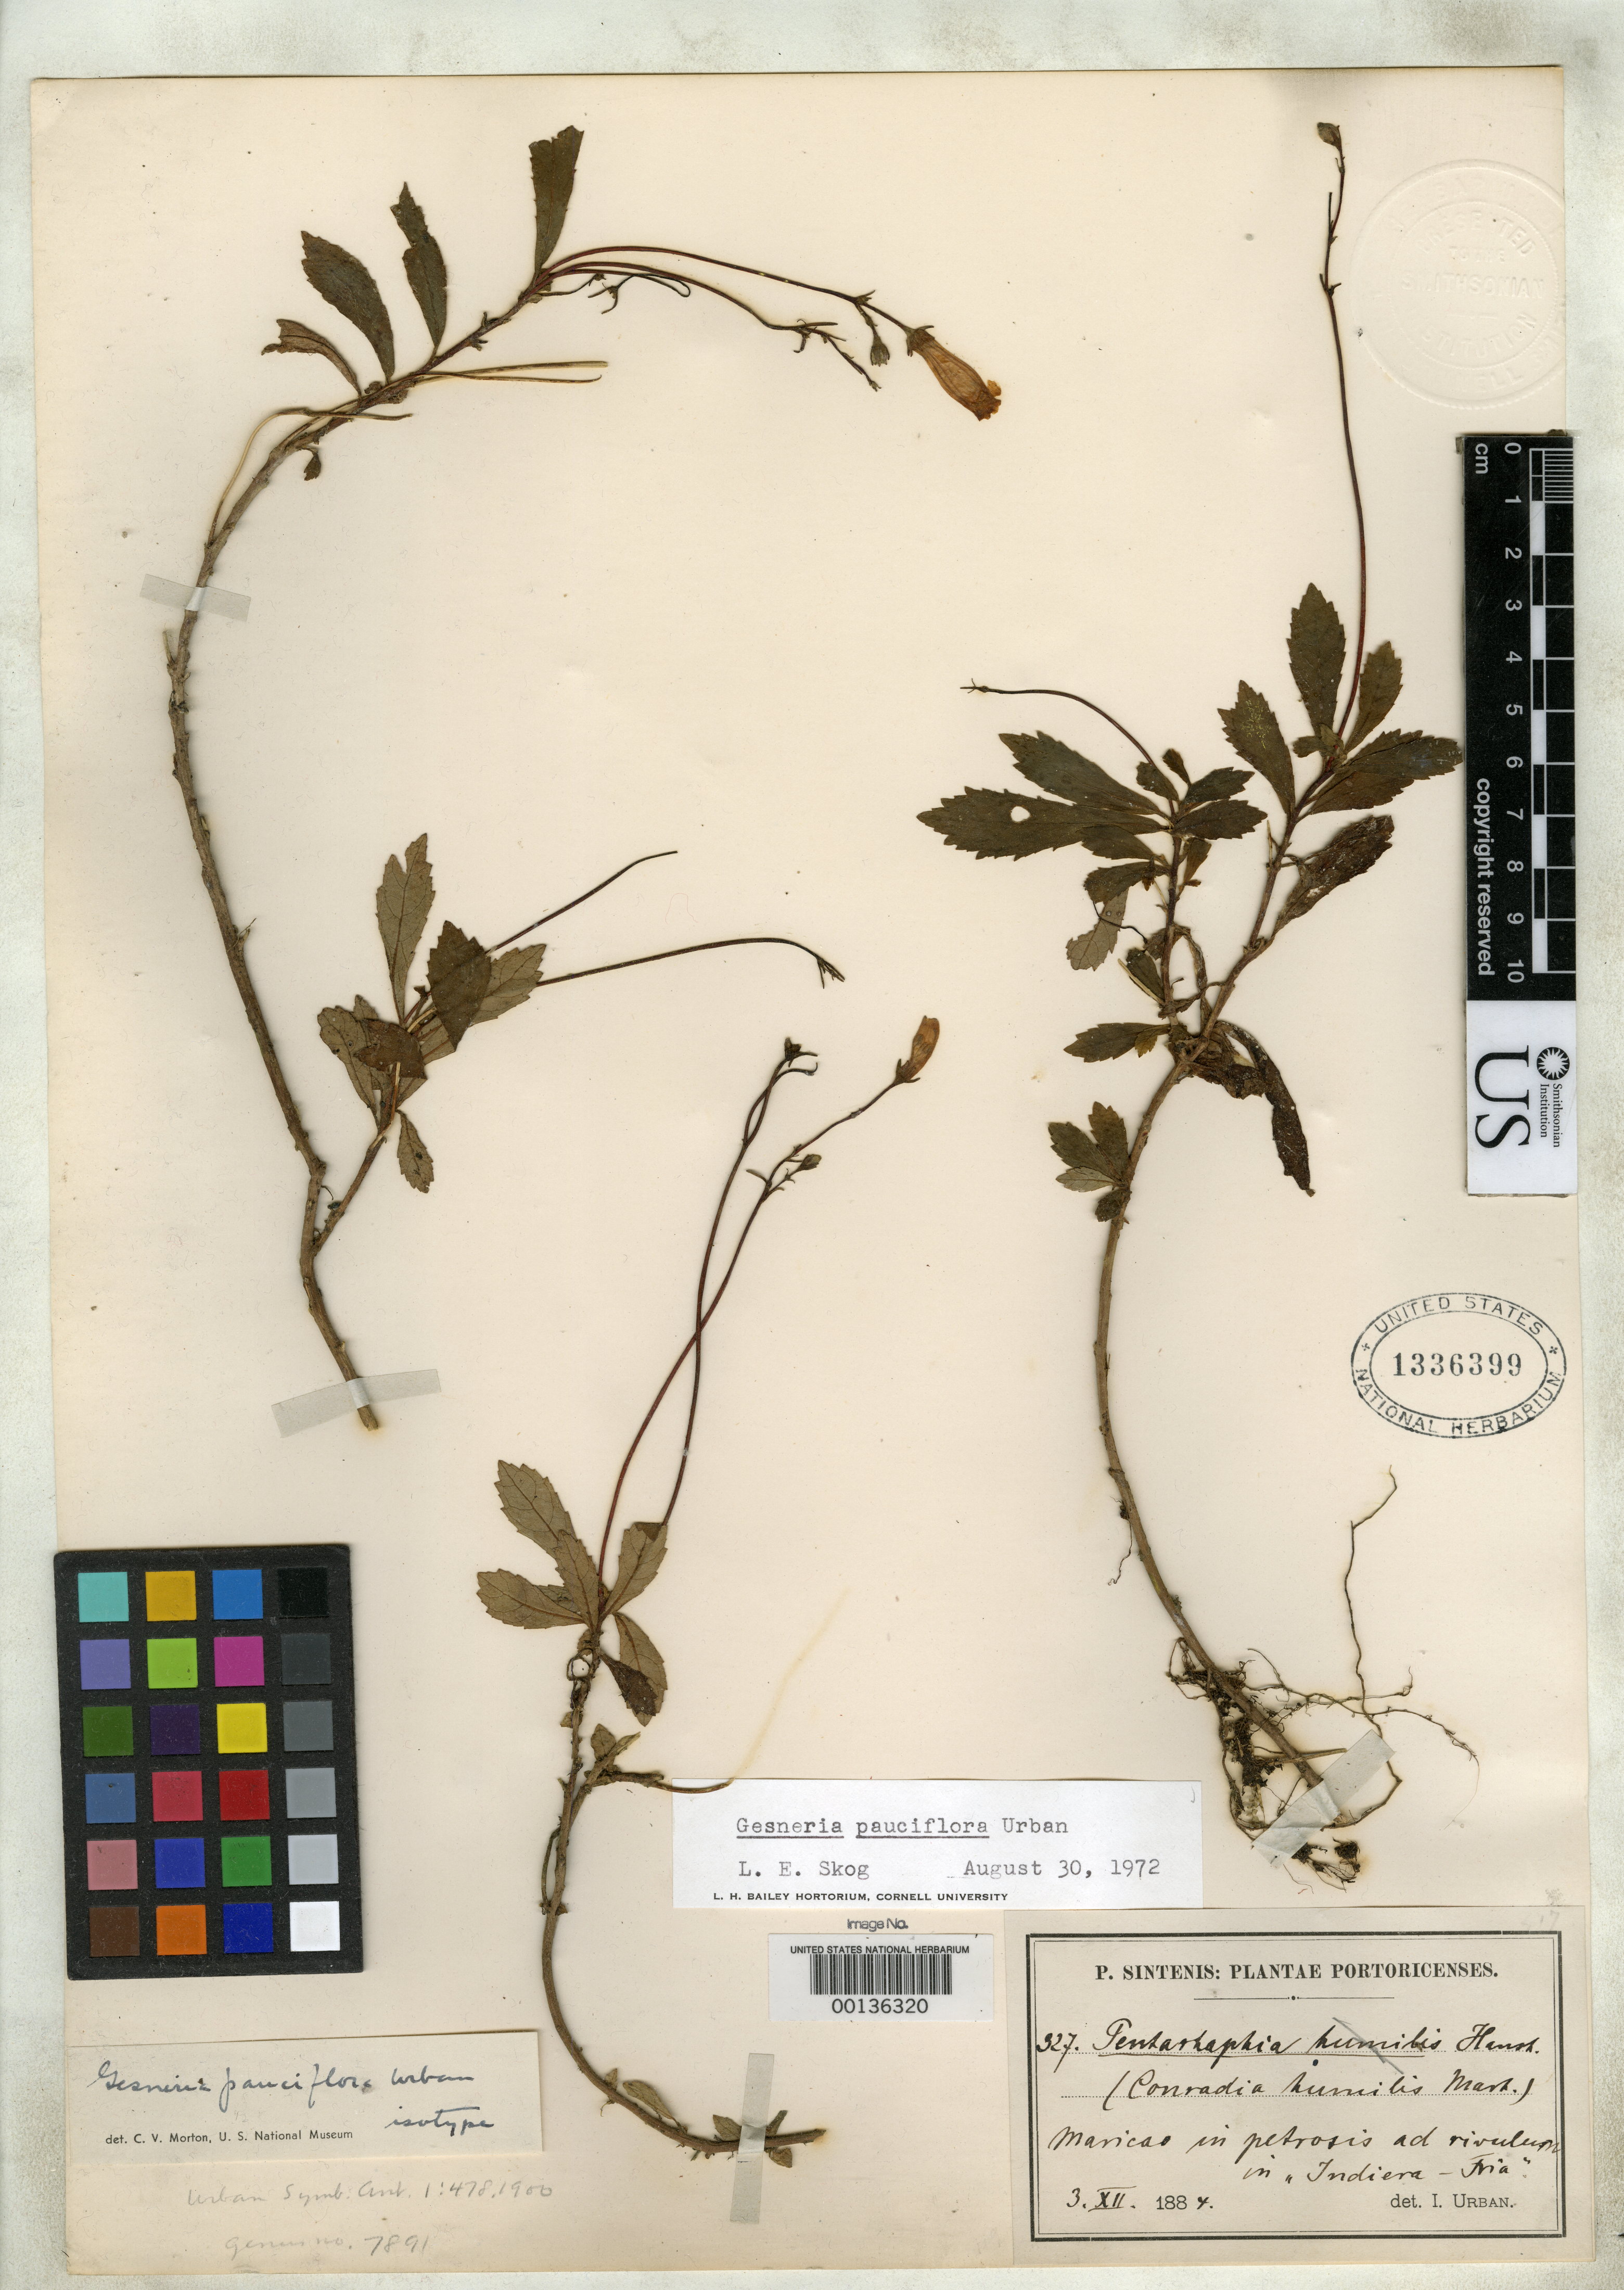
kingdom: Plantae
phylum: Tracheophyta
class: Magnoliopsida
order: Lamiales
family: Gesneriaceae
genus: Gesneria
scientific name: Gesneria pauciflora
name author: Urb.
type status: Isotype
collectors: P. Sintenis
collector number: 327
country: Puerto Rico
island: Greater Antilles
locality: Prope Maricao.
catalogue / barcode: US 1336399